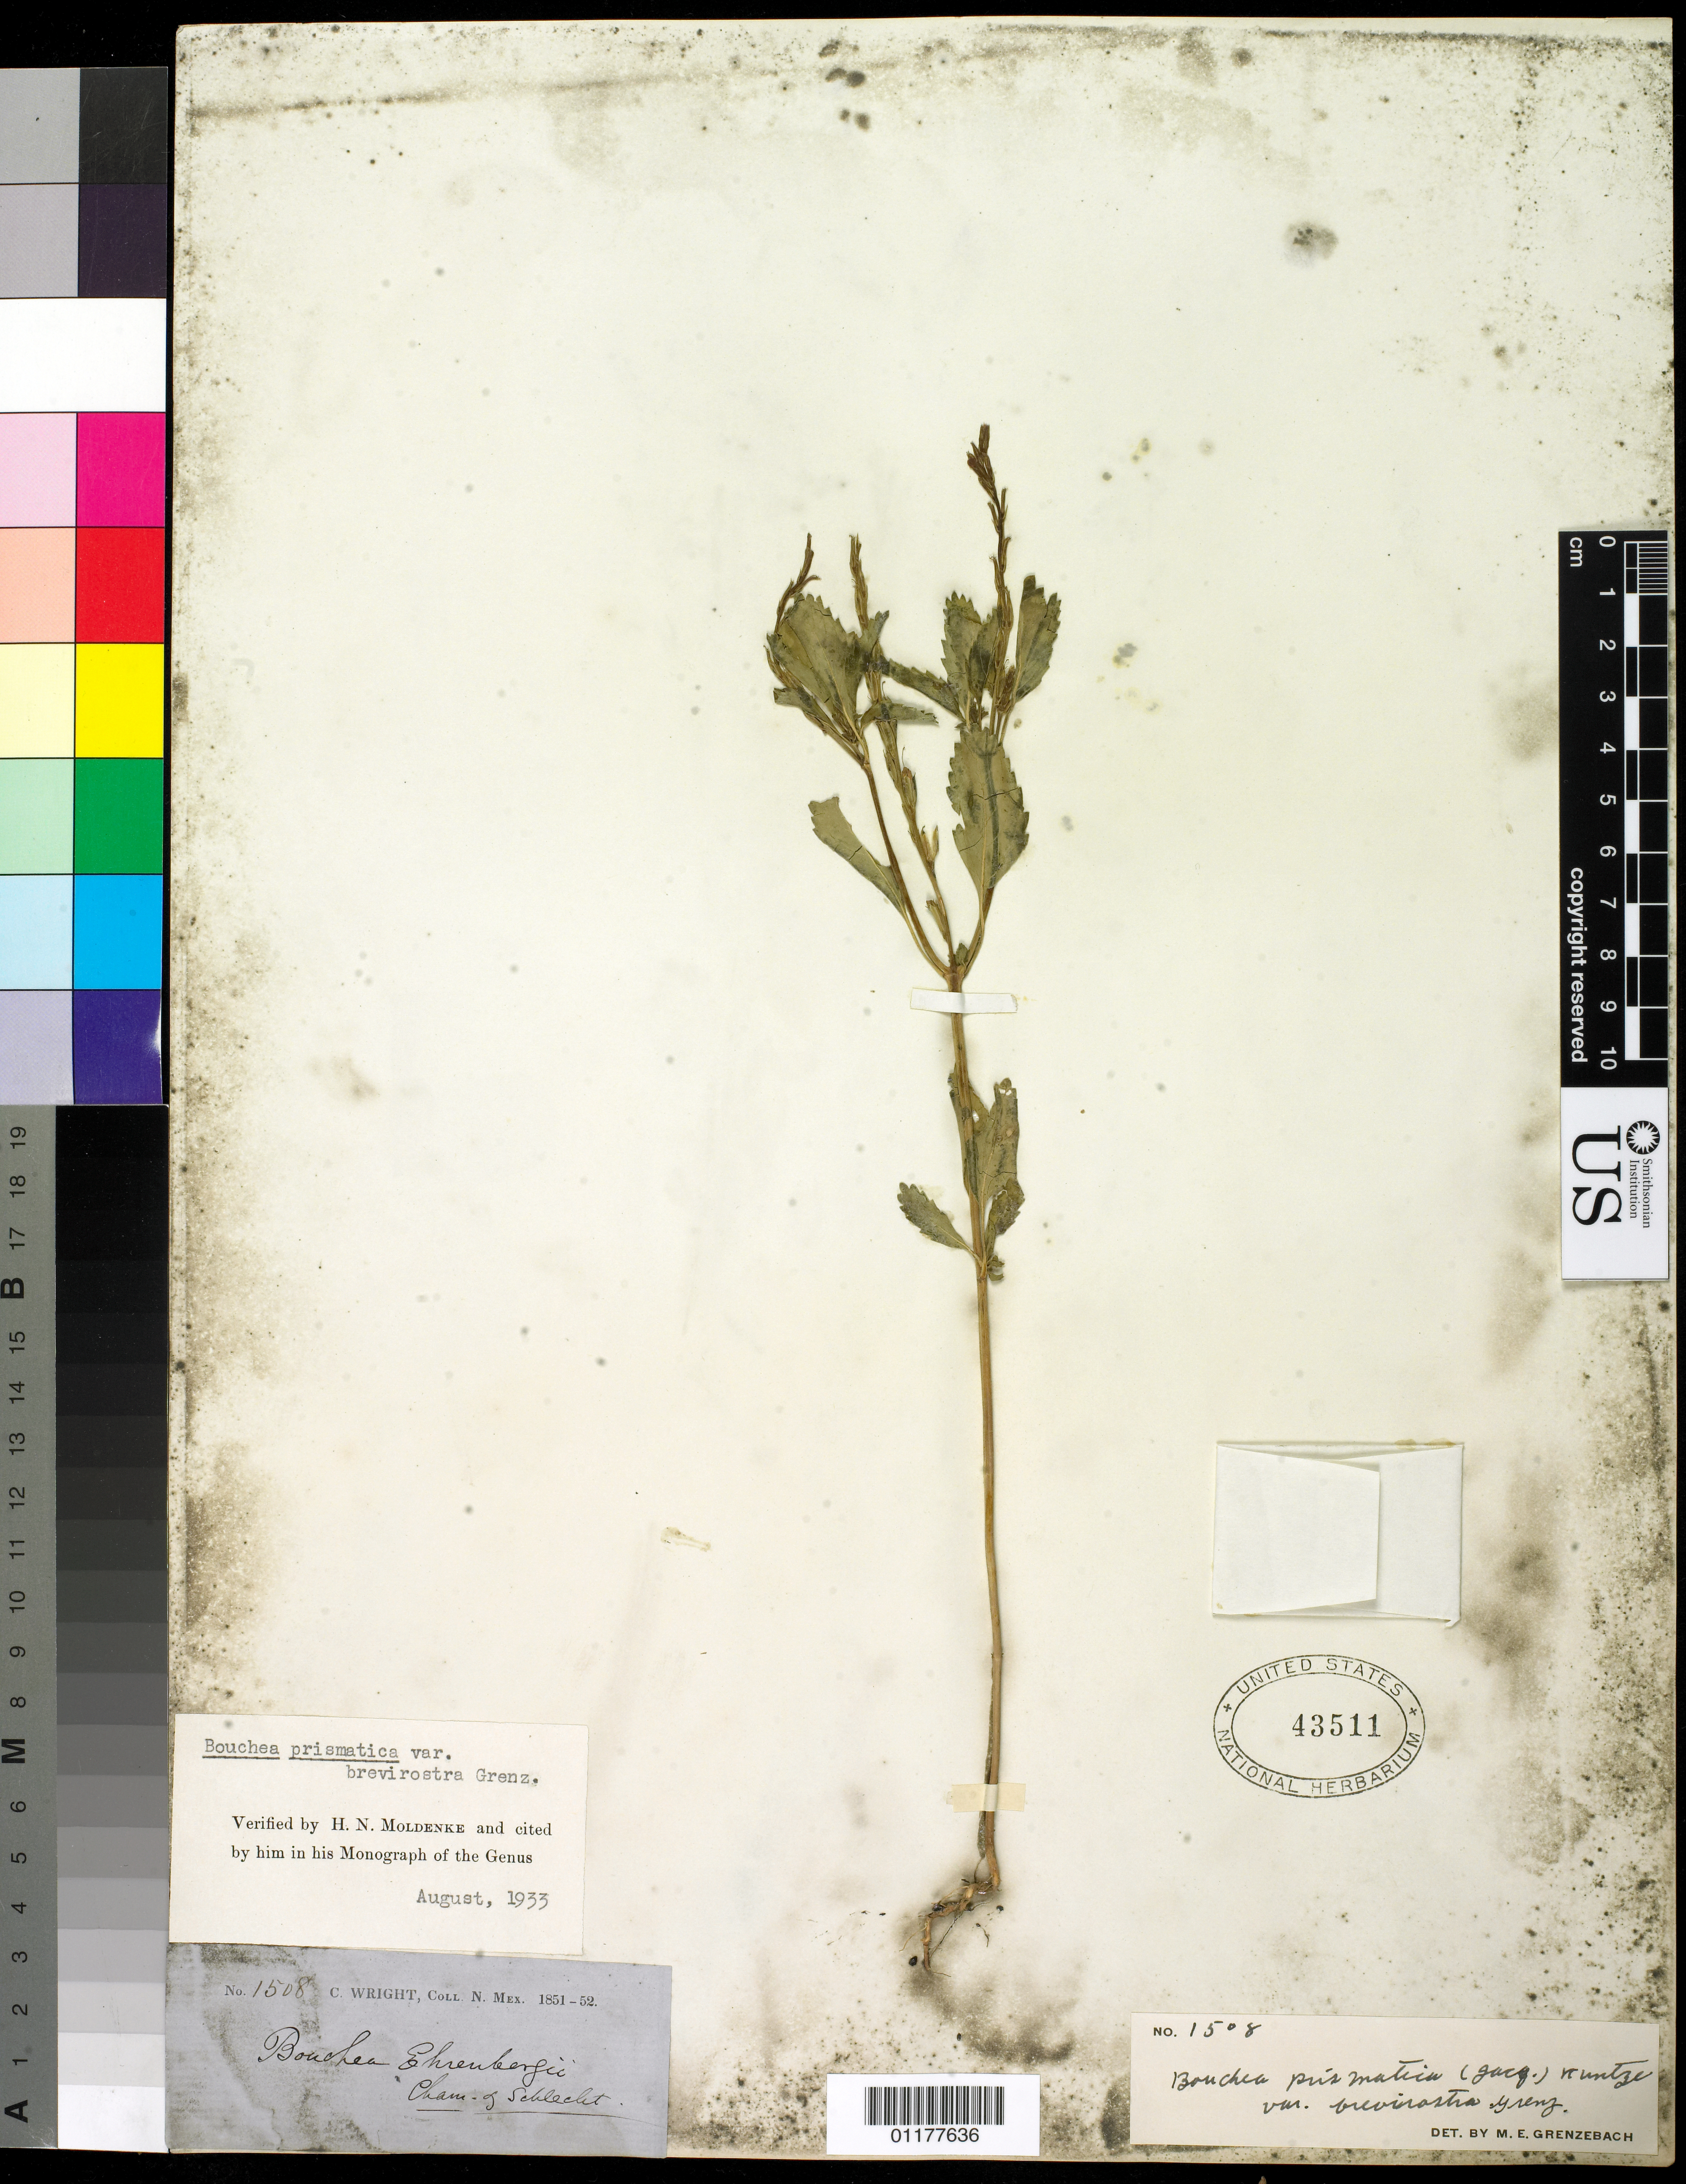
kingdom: Plantae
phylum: Tracheophyta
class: Magnoliopsida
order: Lamiales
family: Verbenaceae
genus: Bouchea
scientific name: Bouchea prismatica var. brevirostra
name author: Grenzeb.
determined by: Moldenke, H. N.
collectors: C. Wright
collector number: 1508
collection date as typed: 1851 to -- --- 1852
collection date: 1851/1852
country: United States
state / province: New Mexico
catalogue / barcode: US 43511